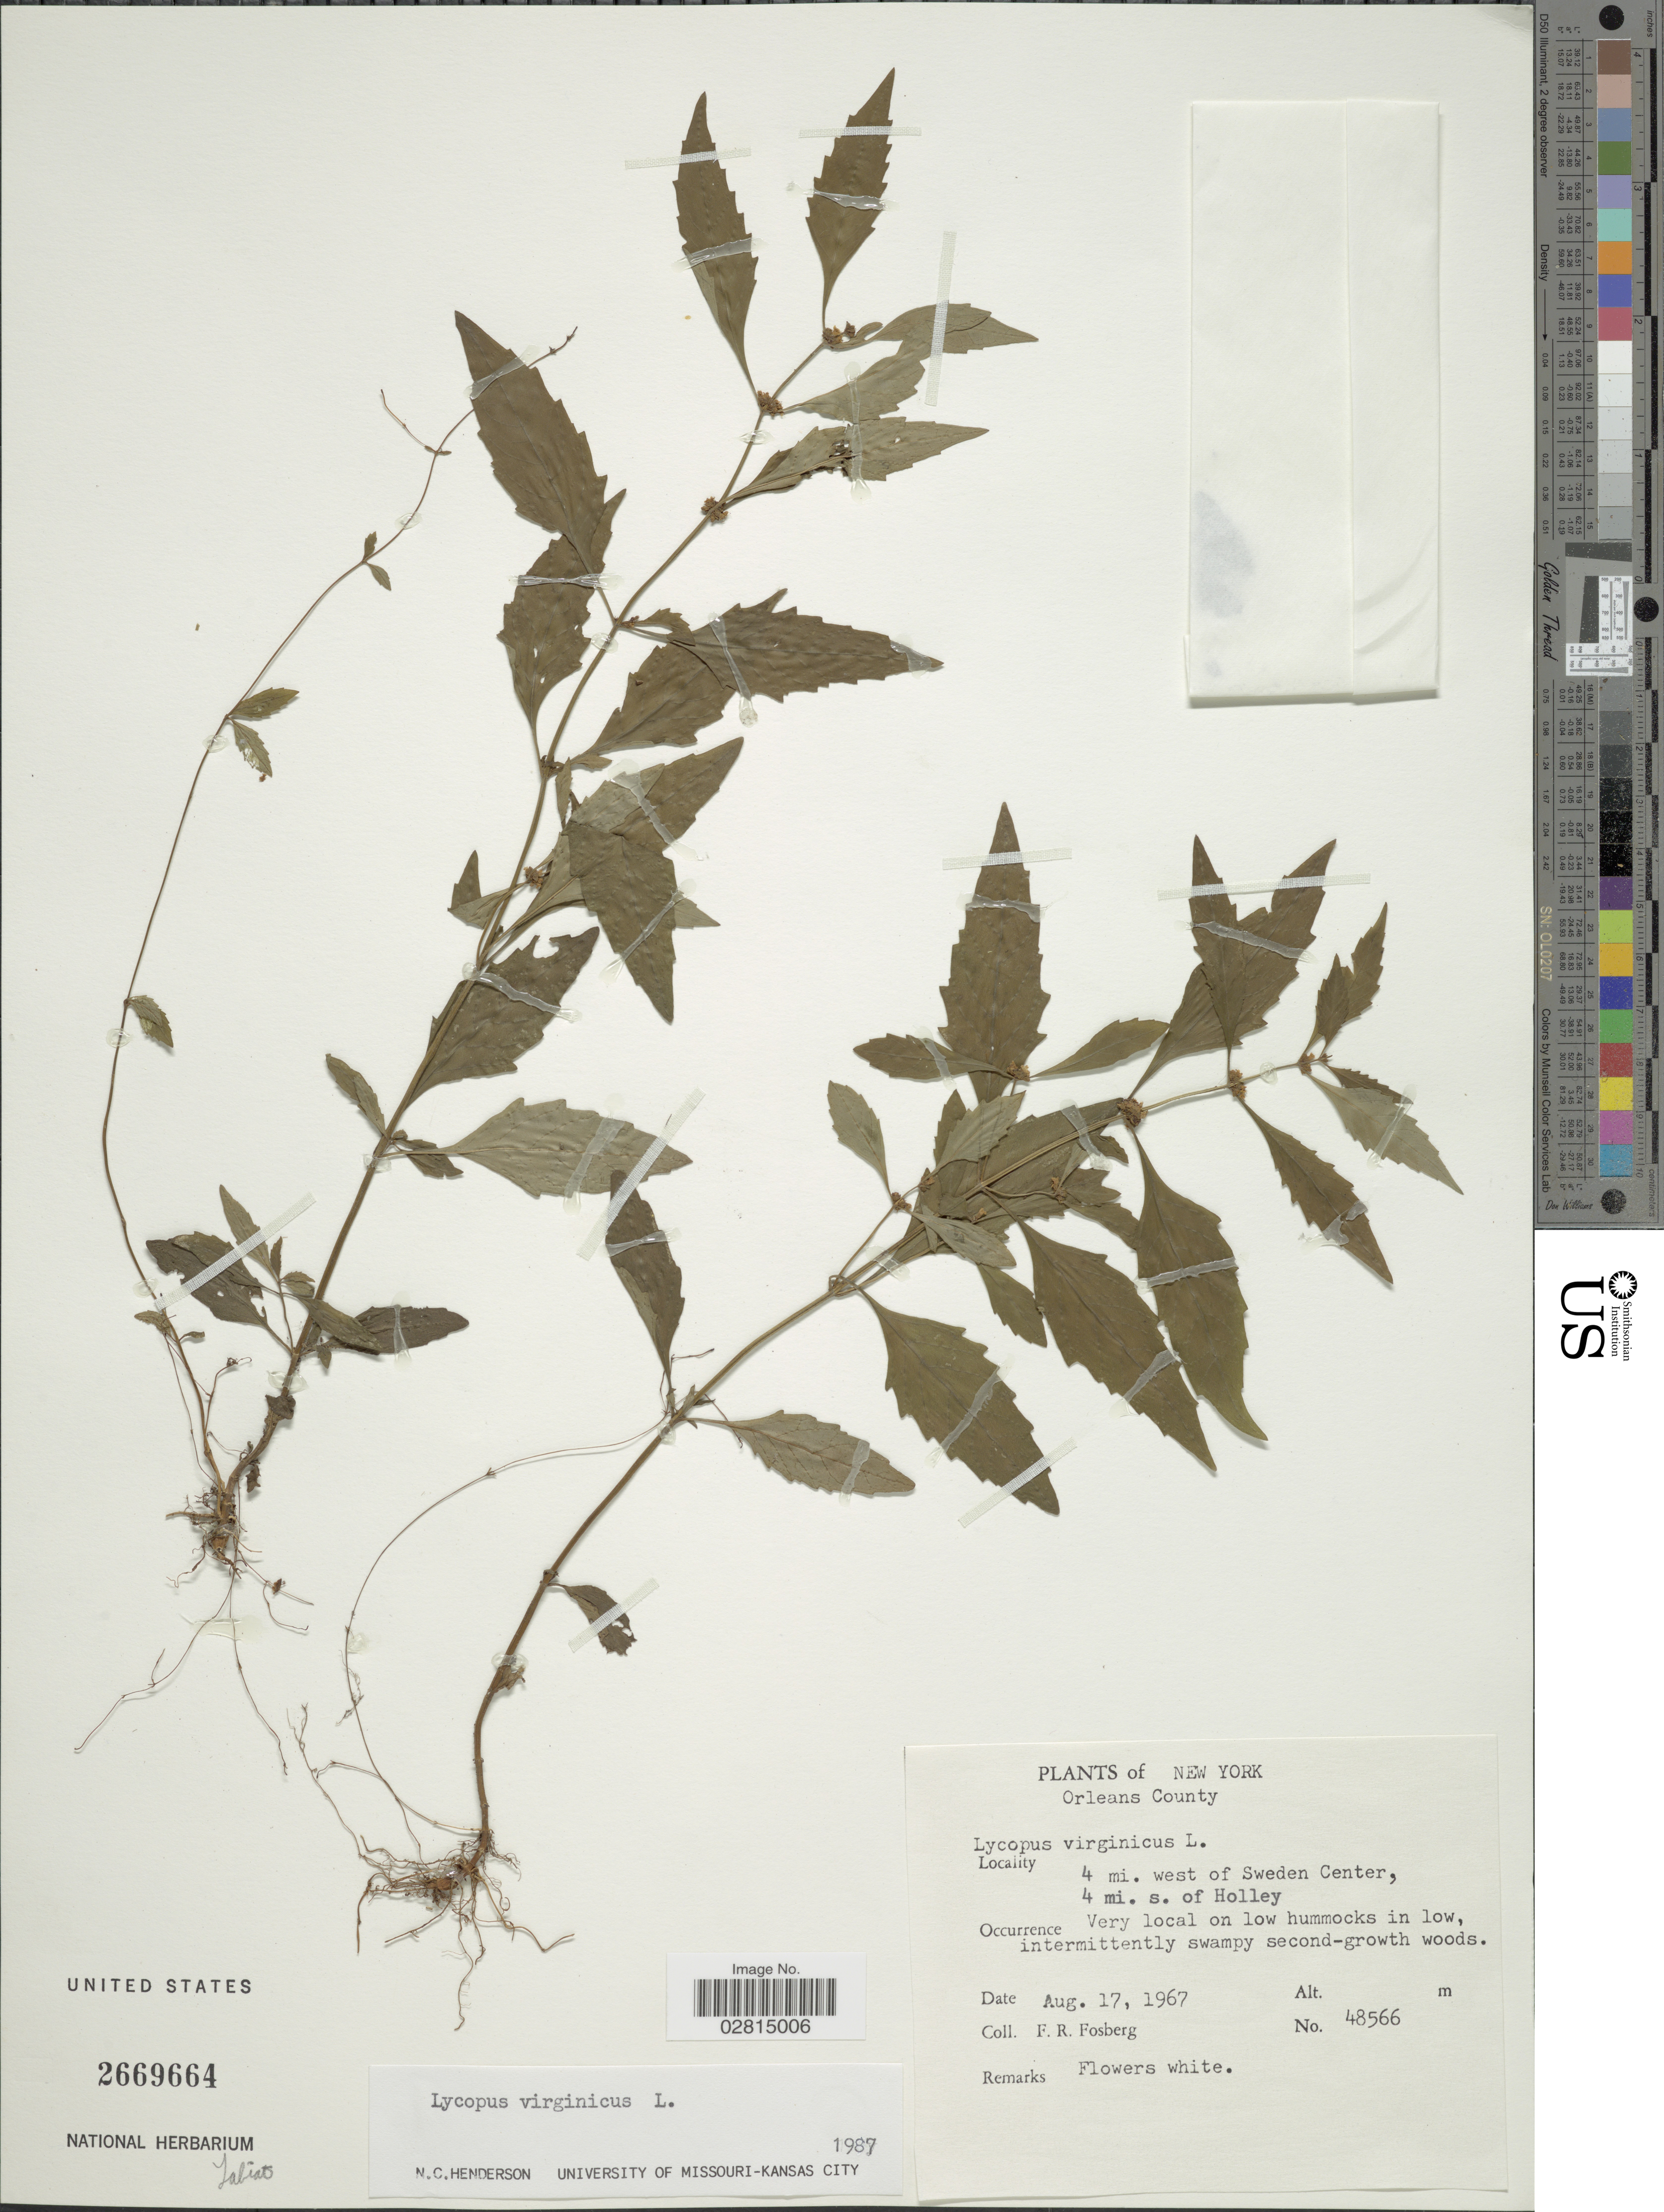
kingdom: Plantae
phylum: Tracheophyta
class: Magnoliopsida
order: Lamiales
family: Lamiaceae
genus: Lycopus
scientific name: Lycopus virginicus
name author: L.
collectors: F. R. Fosberg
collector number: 48566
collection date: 1967-08-17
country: United States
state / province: New York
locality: Orleans County, 4 mi. west of Sweden Center, 4 mi. s. of Holley.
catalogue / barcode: US 2669664